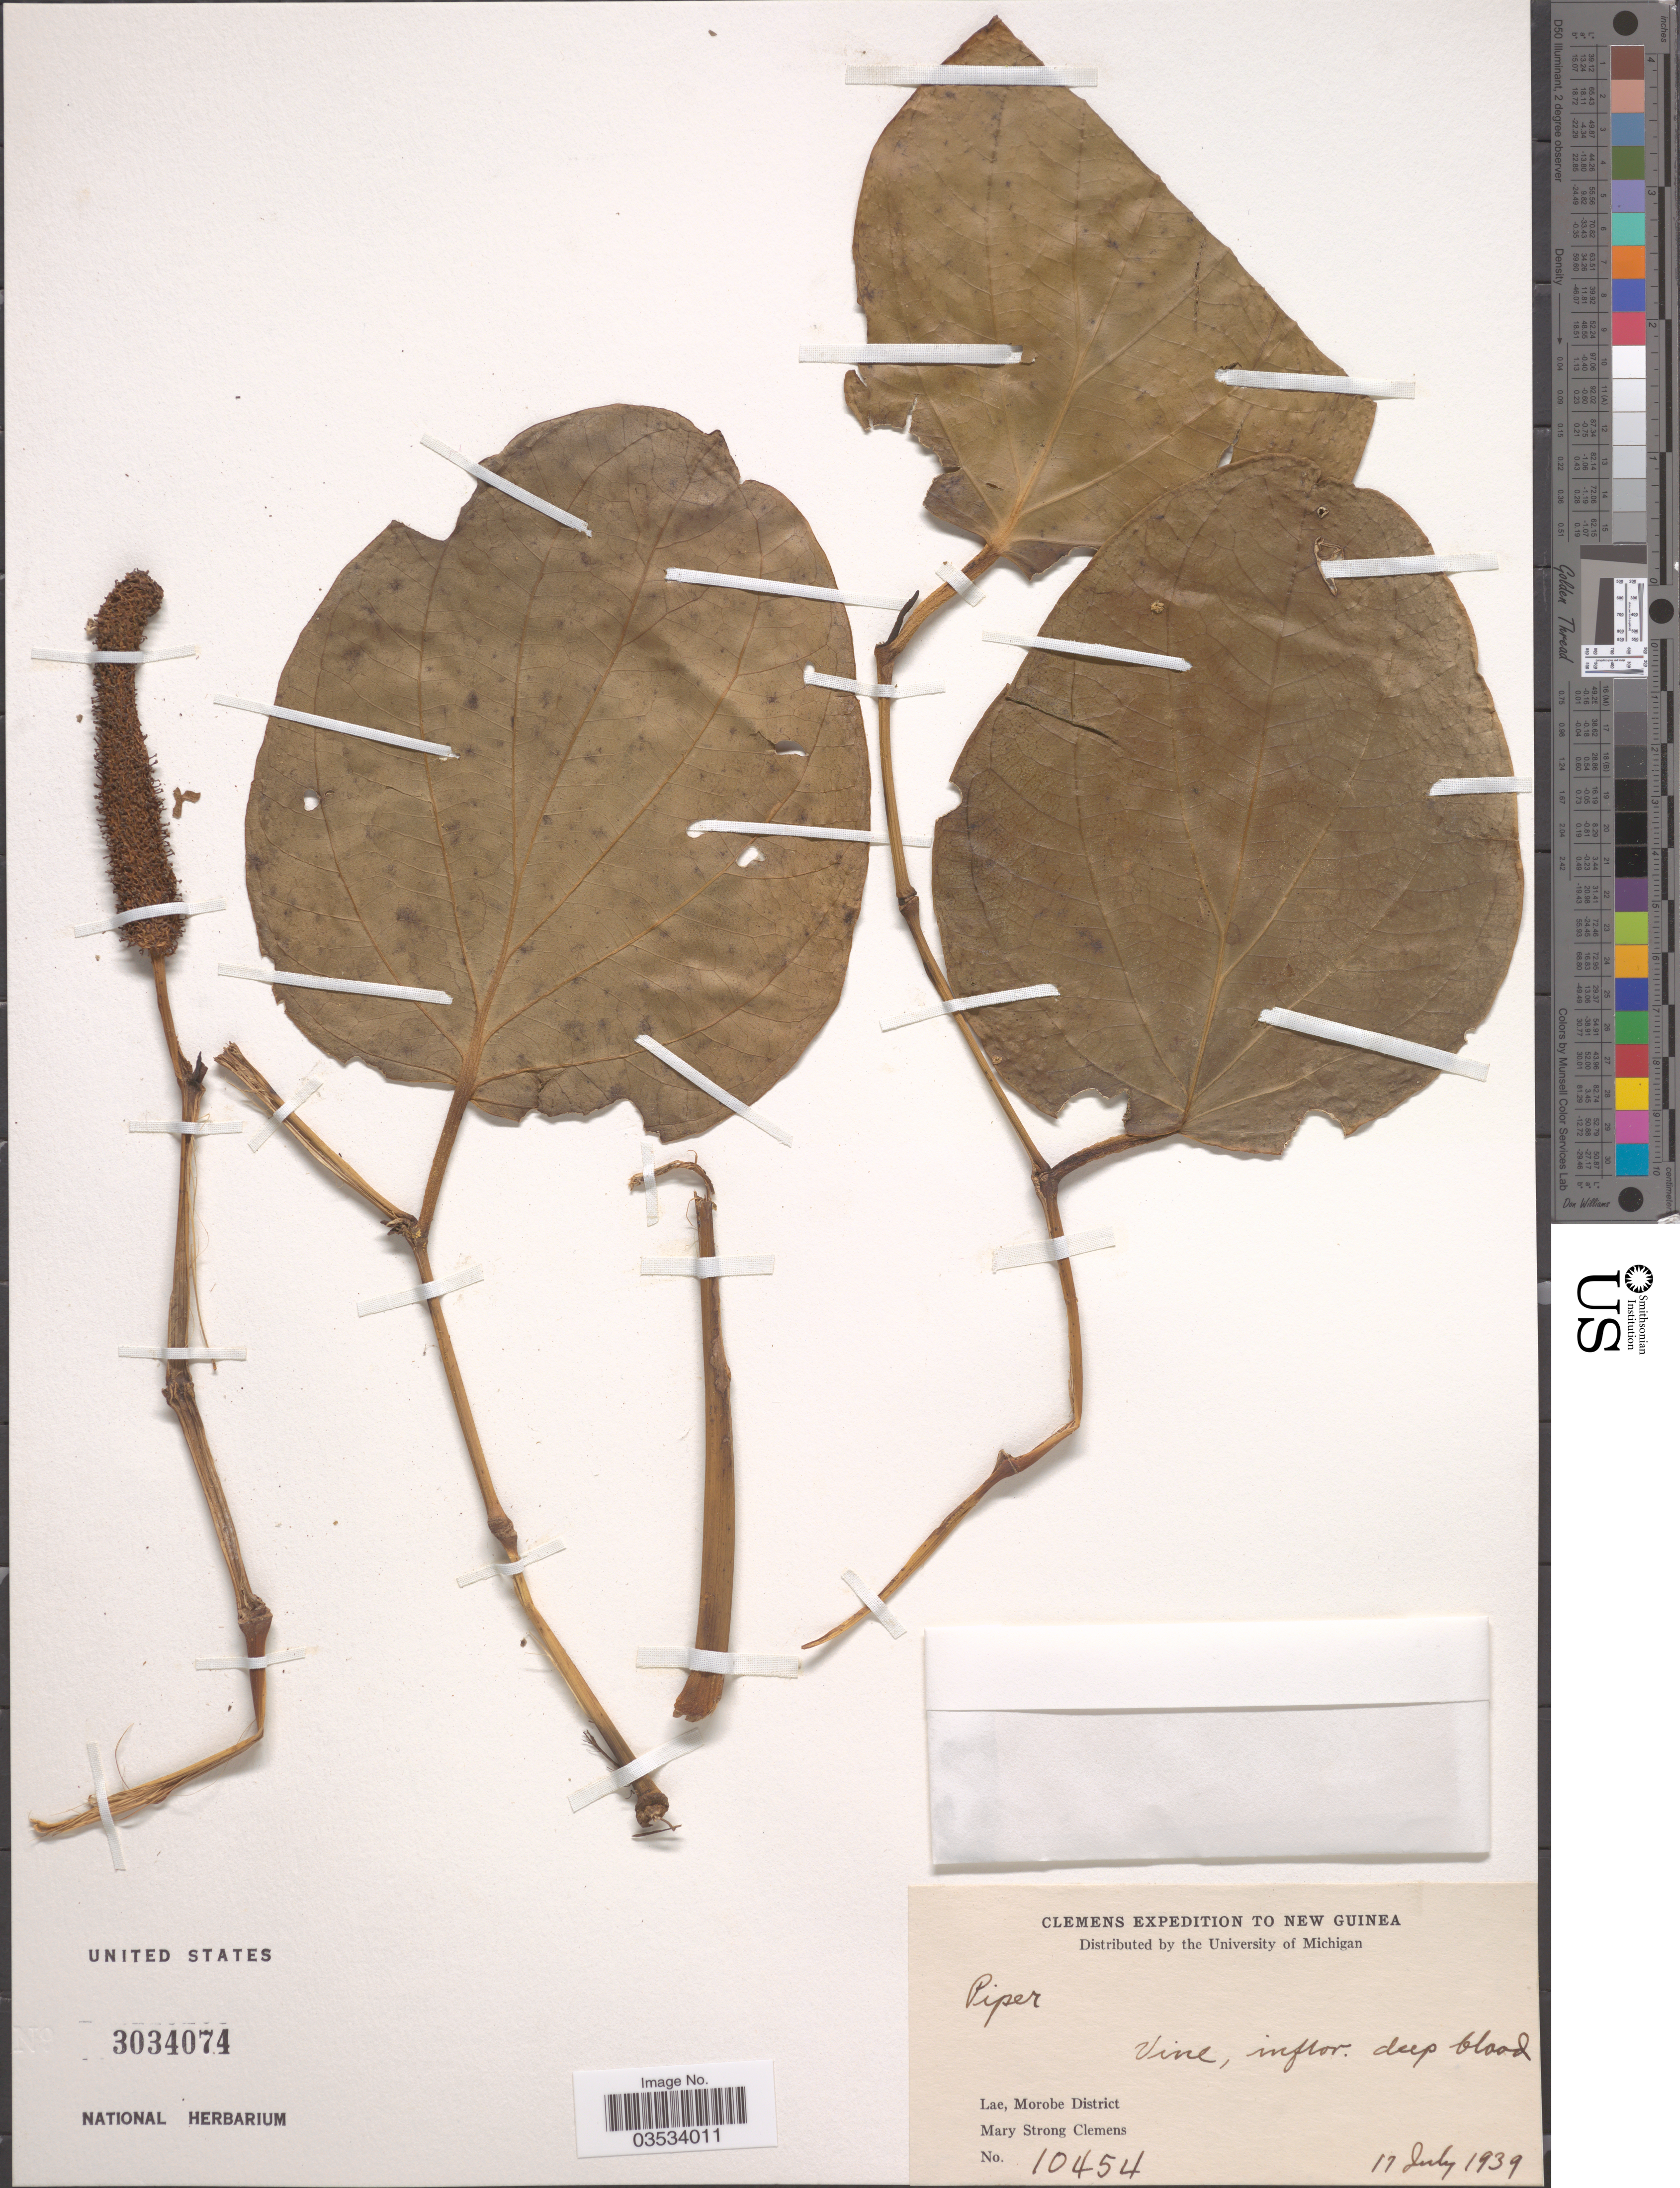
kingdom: Plantae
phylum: Tracheophyta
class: Magnoliopsida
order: Piperales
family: Piperaceae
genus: Piper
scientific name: Piper sp.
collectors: M. S. Clemens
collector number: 10454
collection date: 1939-07-17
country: Papua New Guinea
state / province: Morobe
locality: New Guinea. Lae, Morobe District.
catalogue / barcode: US 3034074